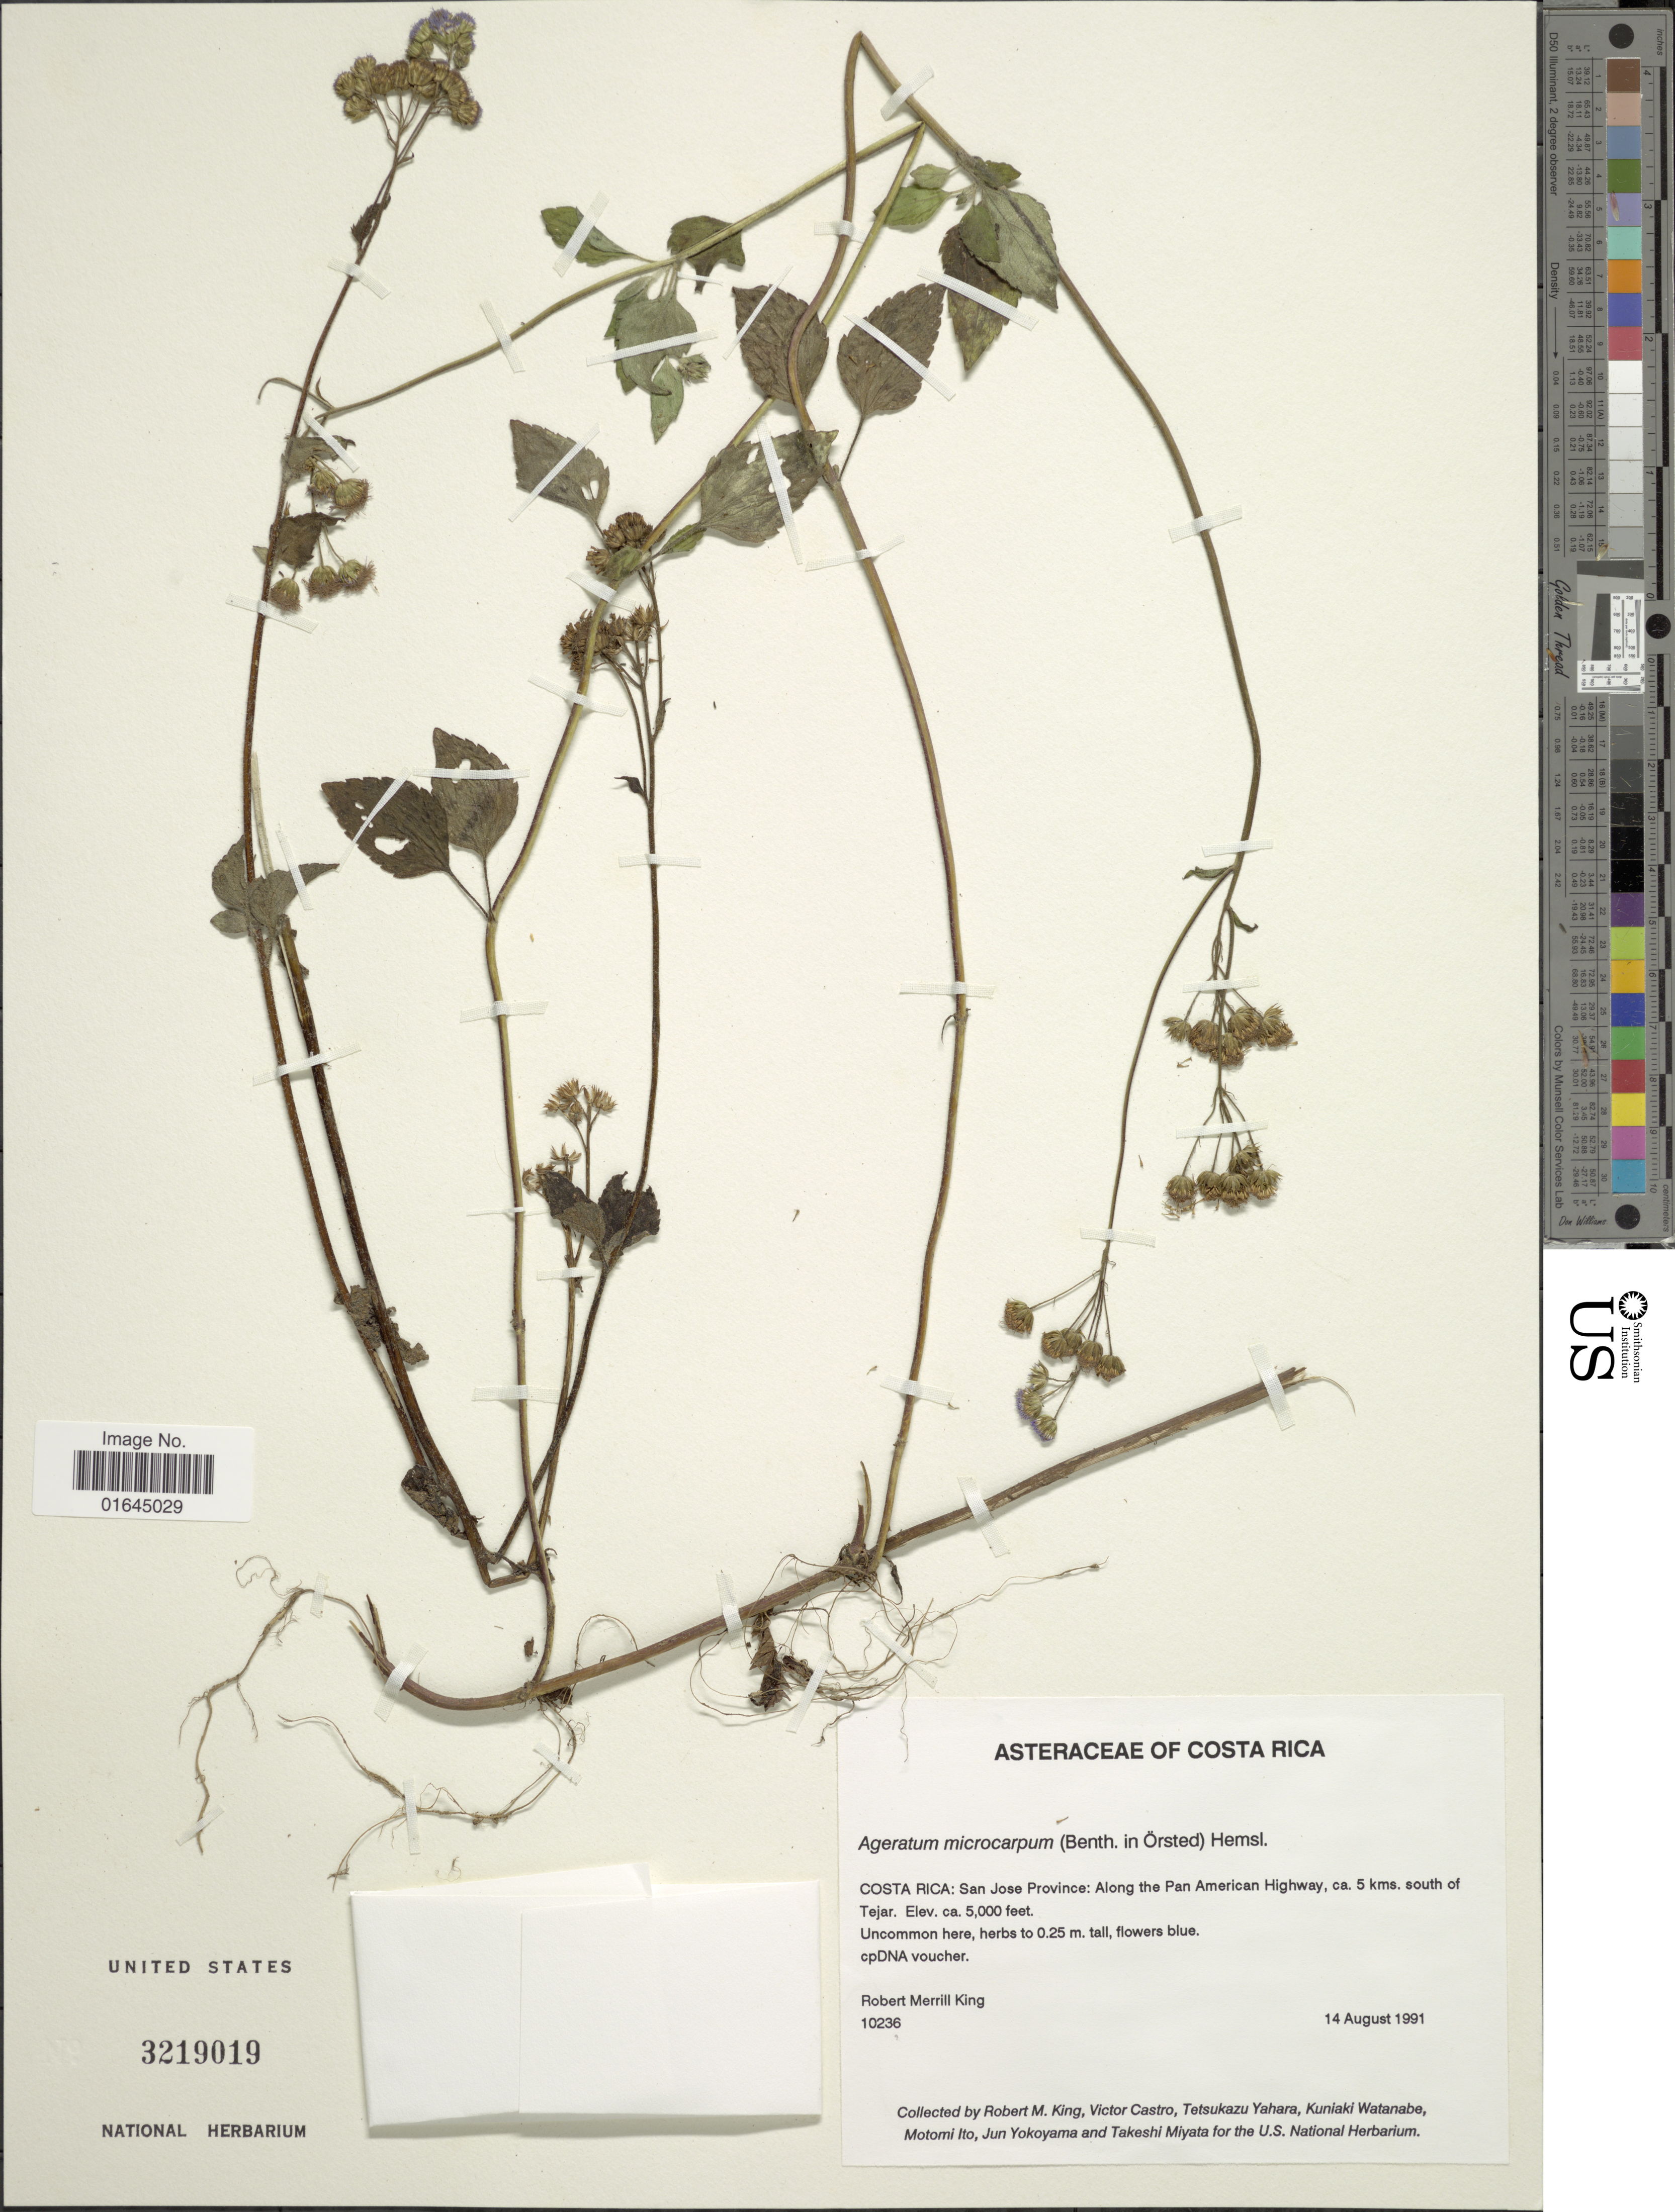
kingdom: Plantae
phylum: Tracheophyta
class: Magnoliopsida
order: Asterales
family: Asteraceae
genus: Ageratum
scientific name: Ageratum microcarpum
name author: (Benth. ex Oerst.) Hemsl.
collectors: R. M. King, V. Castro, T. Yahara, K. Watanabe & et al.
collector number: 10236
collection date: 1991-08-14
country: Costa Rica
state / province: San José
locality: Along the Pan American Highway about ca. 5kms. south of Tejar.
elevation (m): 1524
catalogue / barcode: US 3219019